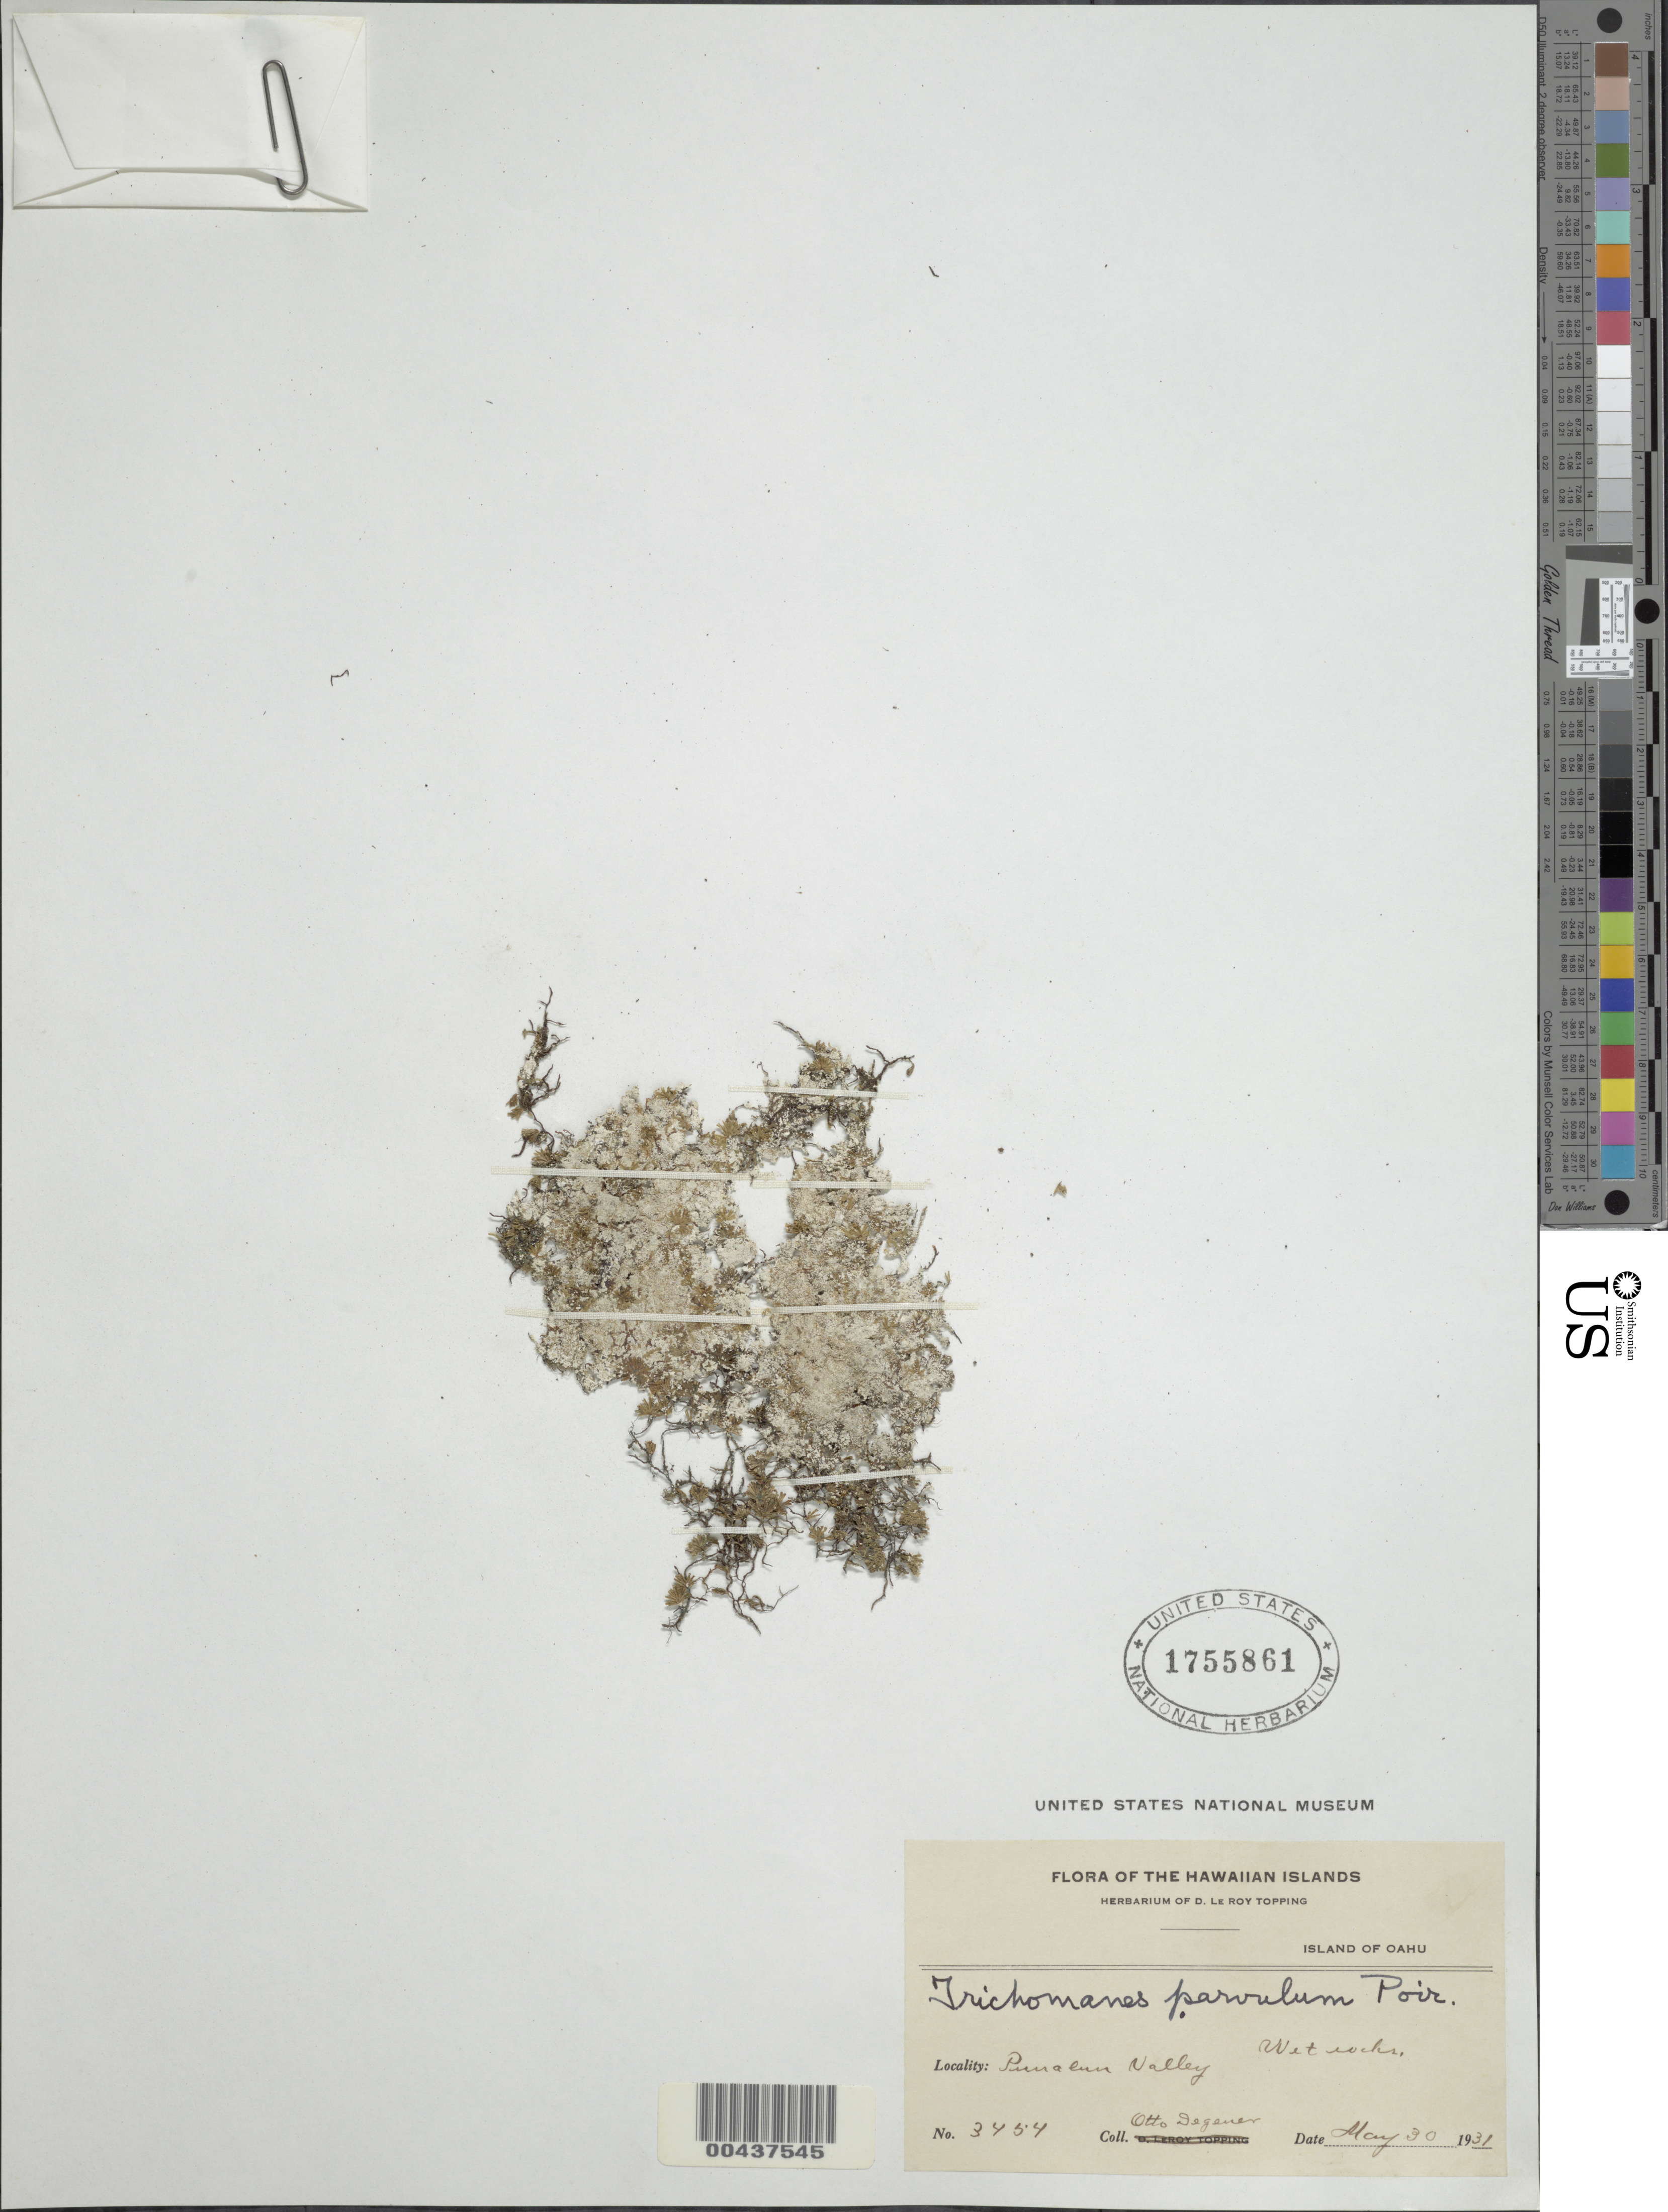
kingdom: Plantae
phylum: Tracheophyta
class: Polypodiopsida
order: Hymenophyllales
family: Hymenophyllaceae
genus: Crepidomanes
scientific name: Crepidomanes minutum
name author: (Blume) K. Iwats.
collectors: O. Degener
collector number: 3454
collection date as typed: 30 May 1931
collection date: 1931-05-30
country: United States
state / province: Hawaii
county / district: Honolulu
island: Oahu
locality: Punaluu Valley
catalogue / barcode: US 1755861